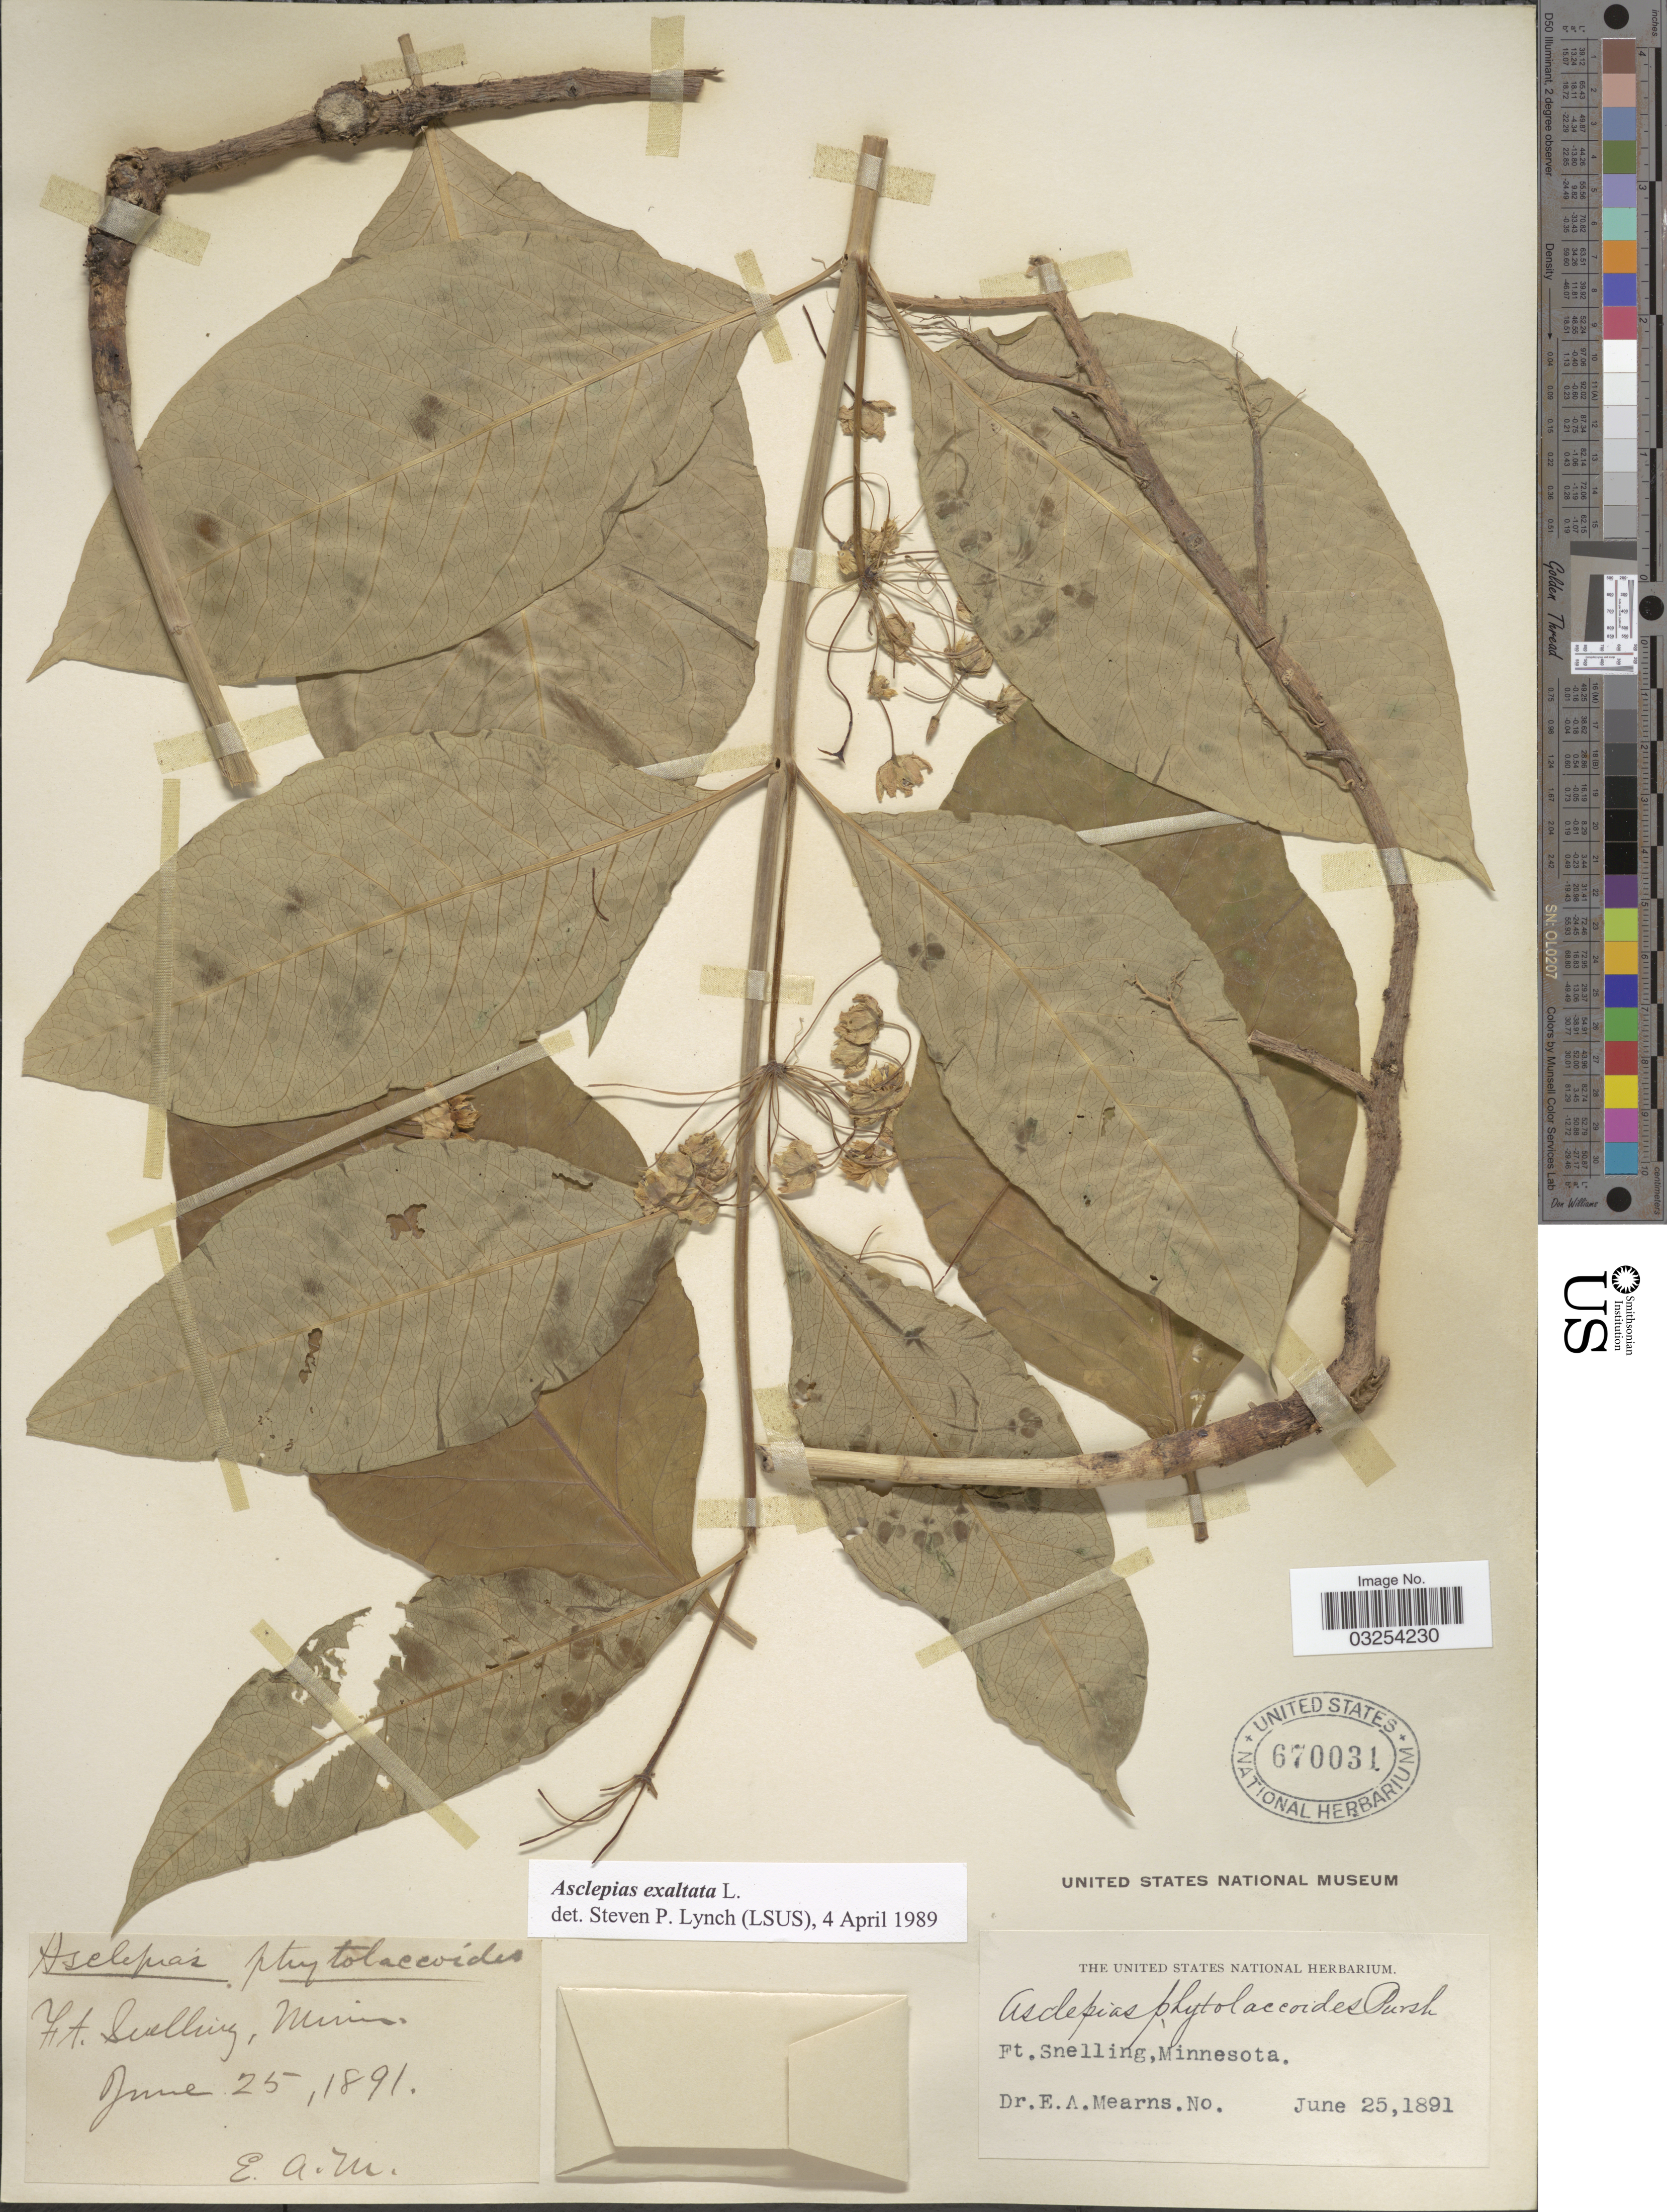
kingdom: Plantae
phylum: Tracheophyta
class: Magnoliopsida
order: Gentianales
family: Apocynaceae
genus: Asclepias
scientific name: Asclepias exaltata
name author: Muhl.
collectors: E. A. Mearns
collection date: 1891-06-25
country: United States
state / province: Minnesota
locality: Ft. Snelling.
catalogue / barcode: US 670031